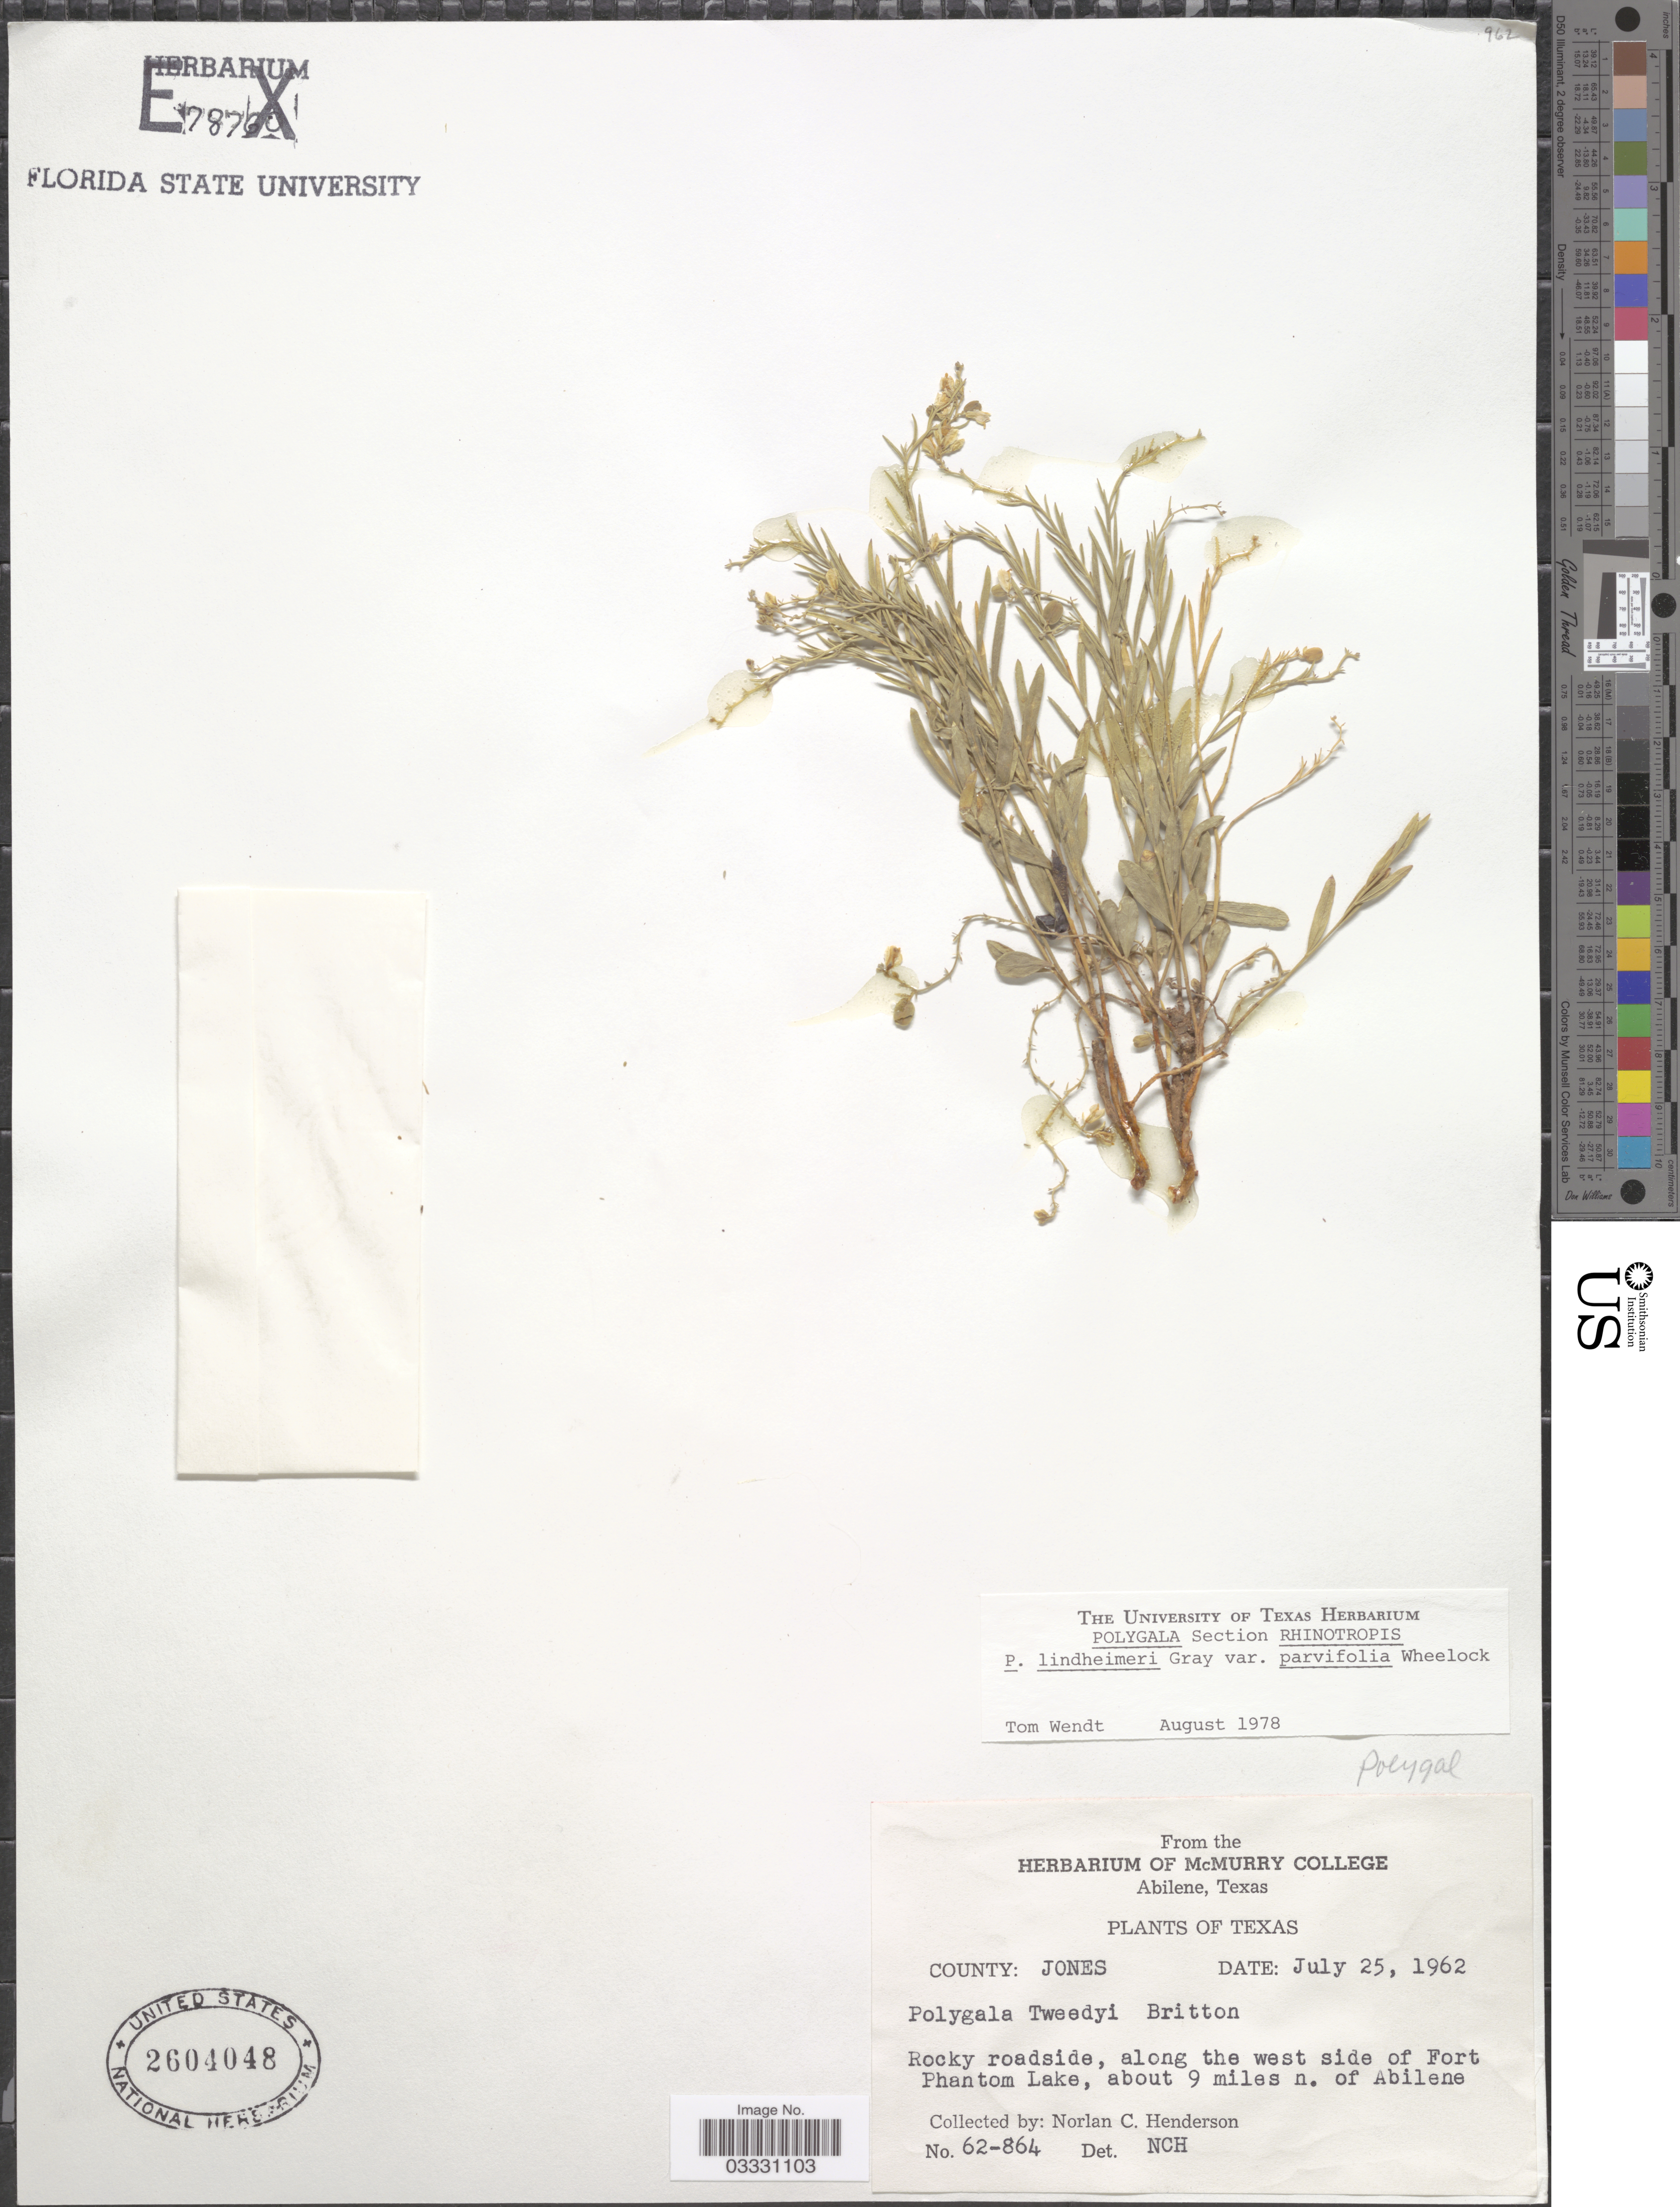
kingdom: Plantae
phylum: Tracheophyta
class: Magnoliopsida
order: Fabales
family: Polygalaceae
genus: Rhinotropis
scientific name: Rhinotropis lindheimeri var. parvifolia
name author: (Wheelock) J.R. Abbott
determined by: Strong, Mark T., (BOT), Smithsonian Institution - National Museum of Natural History (UNITED STATES)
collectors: N. C. Henderson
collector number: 62-864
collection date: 1962-07-25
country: United States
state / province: Texas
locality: County: Jones. Along the west side of Fort Phantom Lake, about 9 miles n. of Abilene.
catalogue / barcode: US 2604048